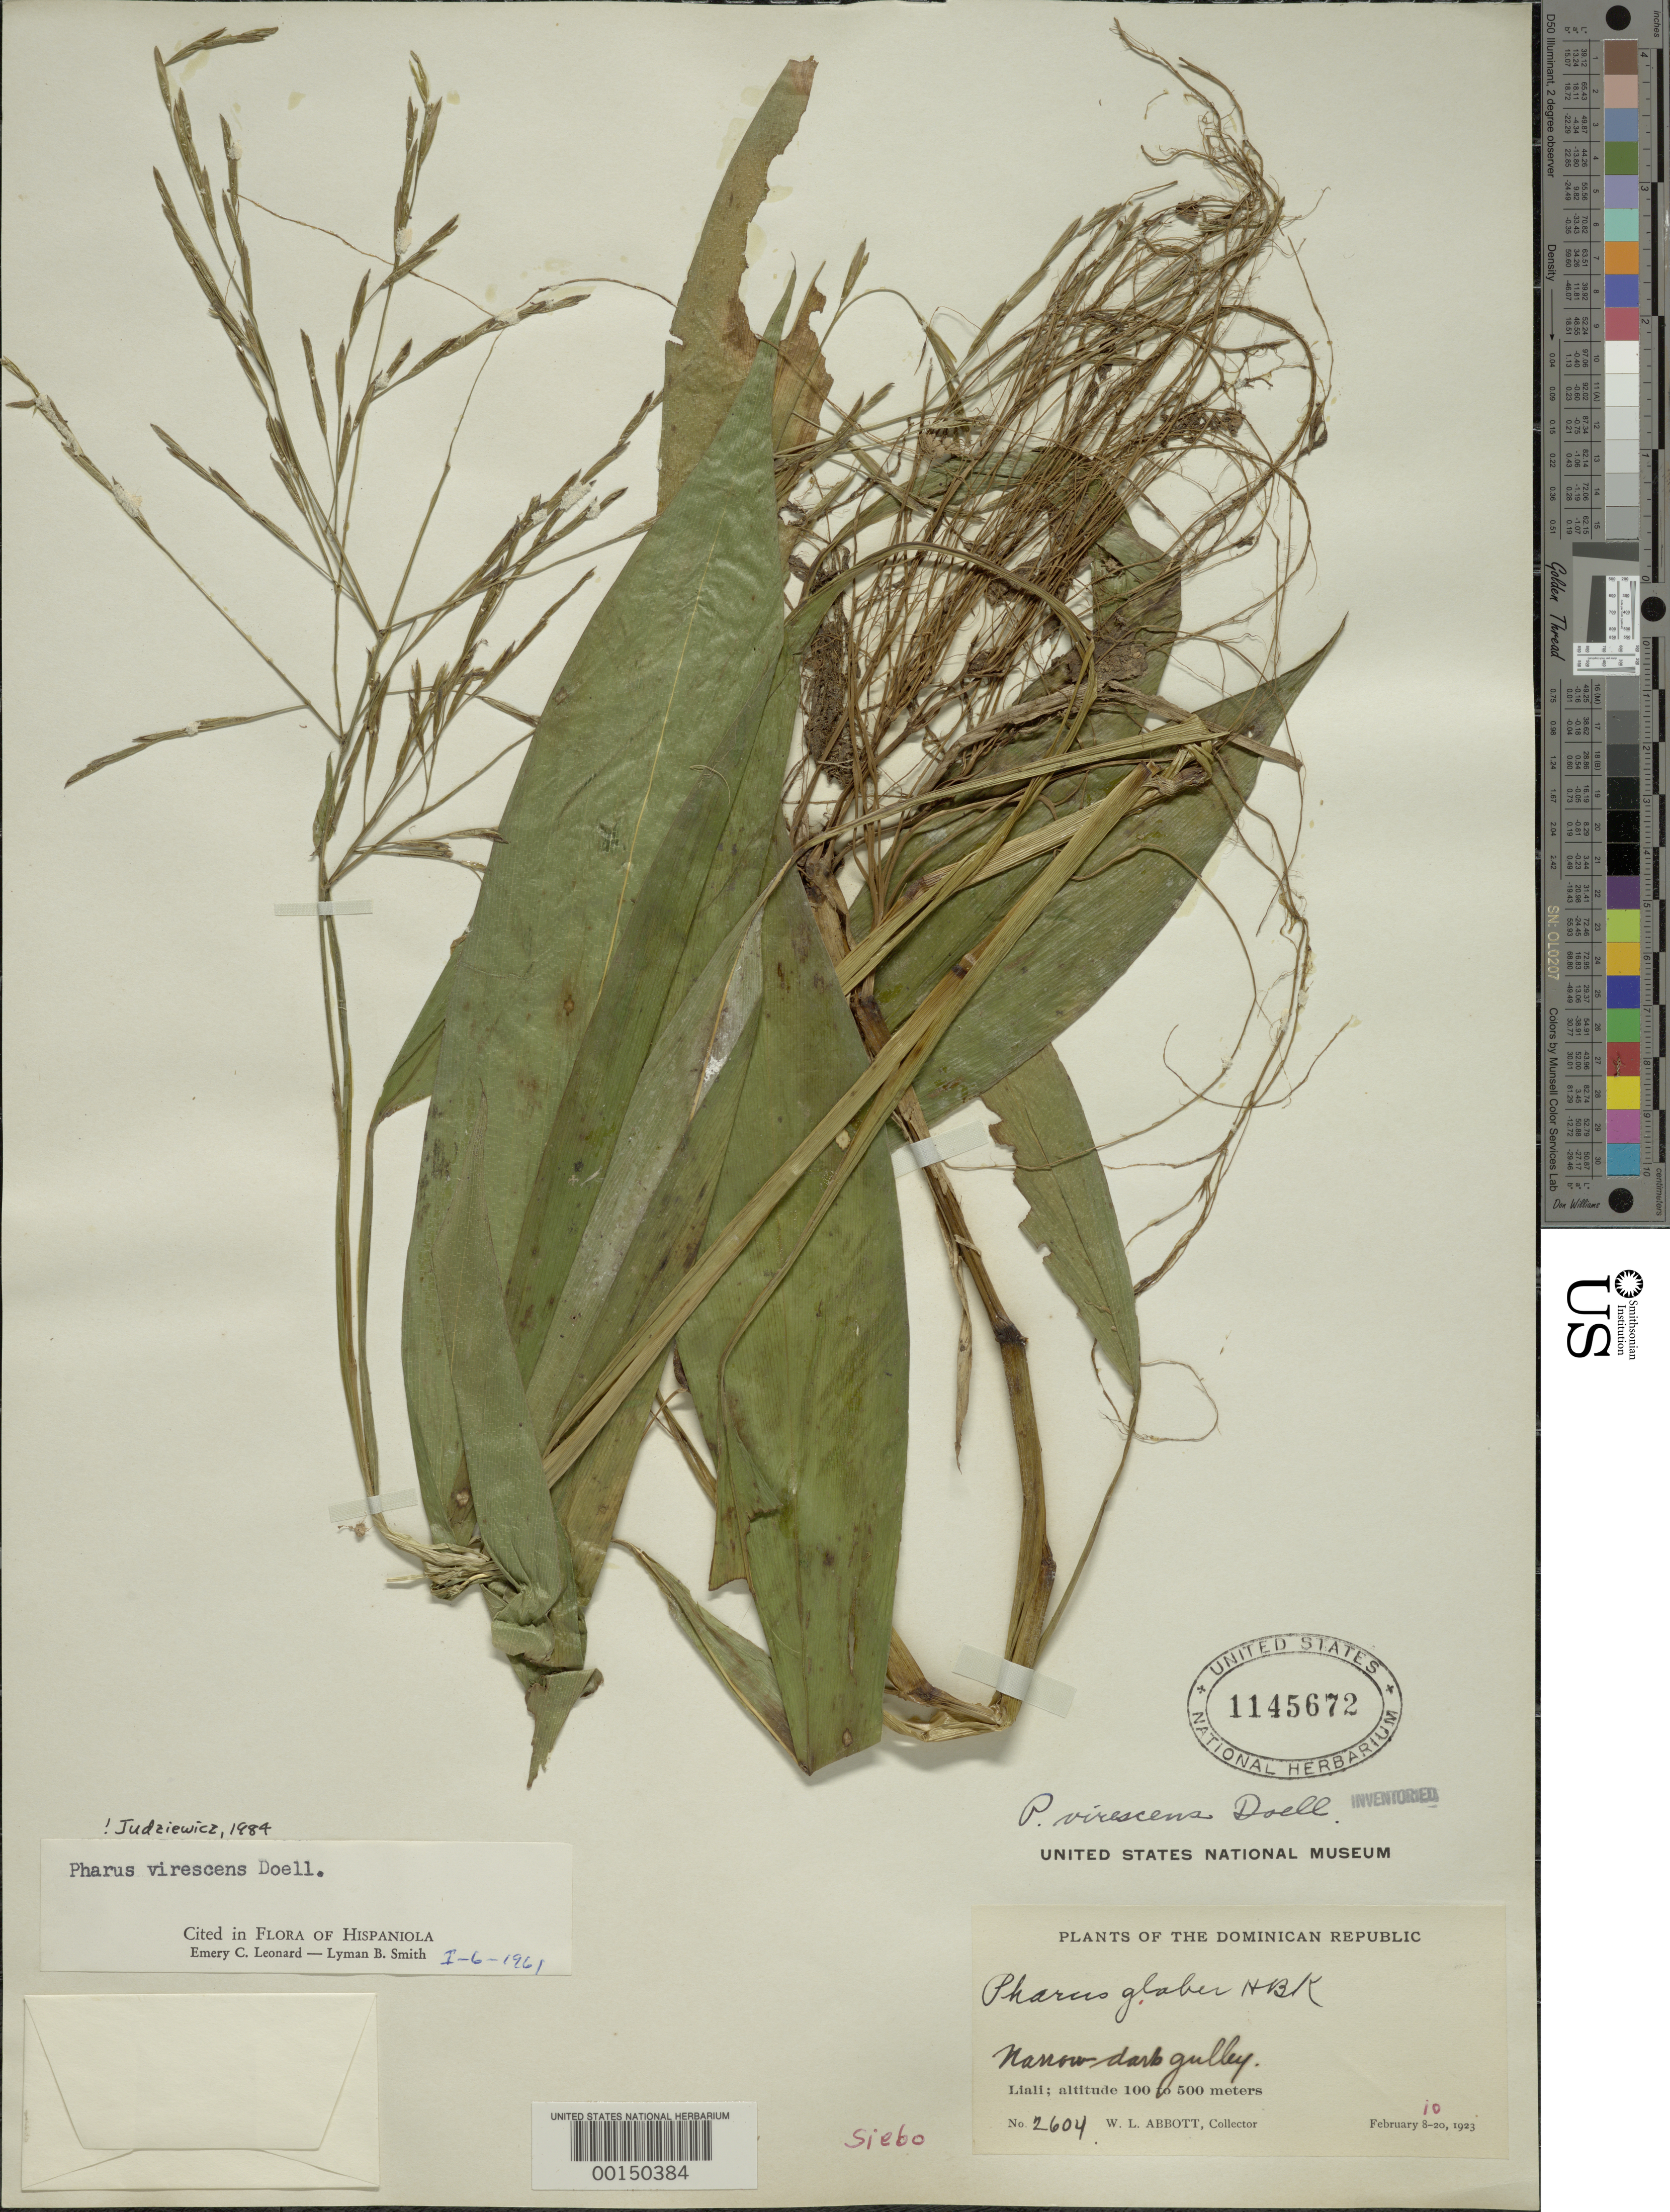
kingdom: Plantae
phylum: Tracheophyta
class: Liliopsida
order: Poales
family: Poaceae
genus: Pharus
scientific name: Pharus virescens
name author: Döll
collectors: W. L. Abbott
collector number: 2604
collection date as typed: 10 Feb 1923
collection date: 1923-02-10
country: Dominican Republic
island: Hispaniola Island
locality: Liali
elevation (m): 100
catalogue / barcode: US 1145672